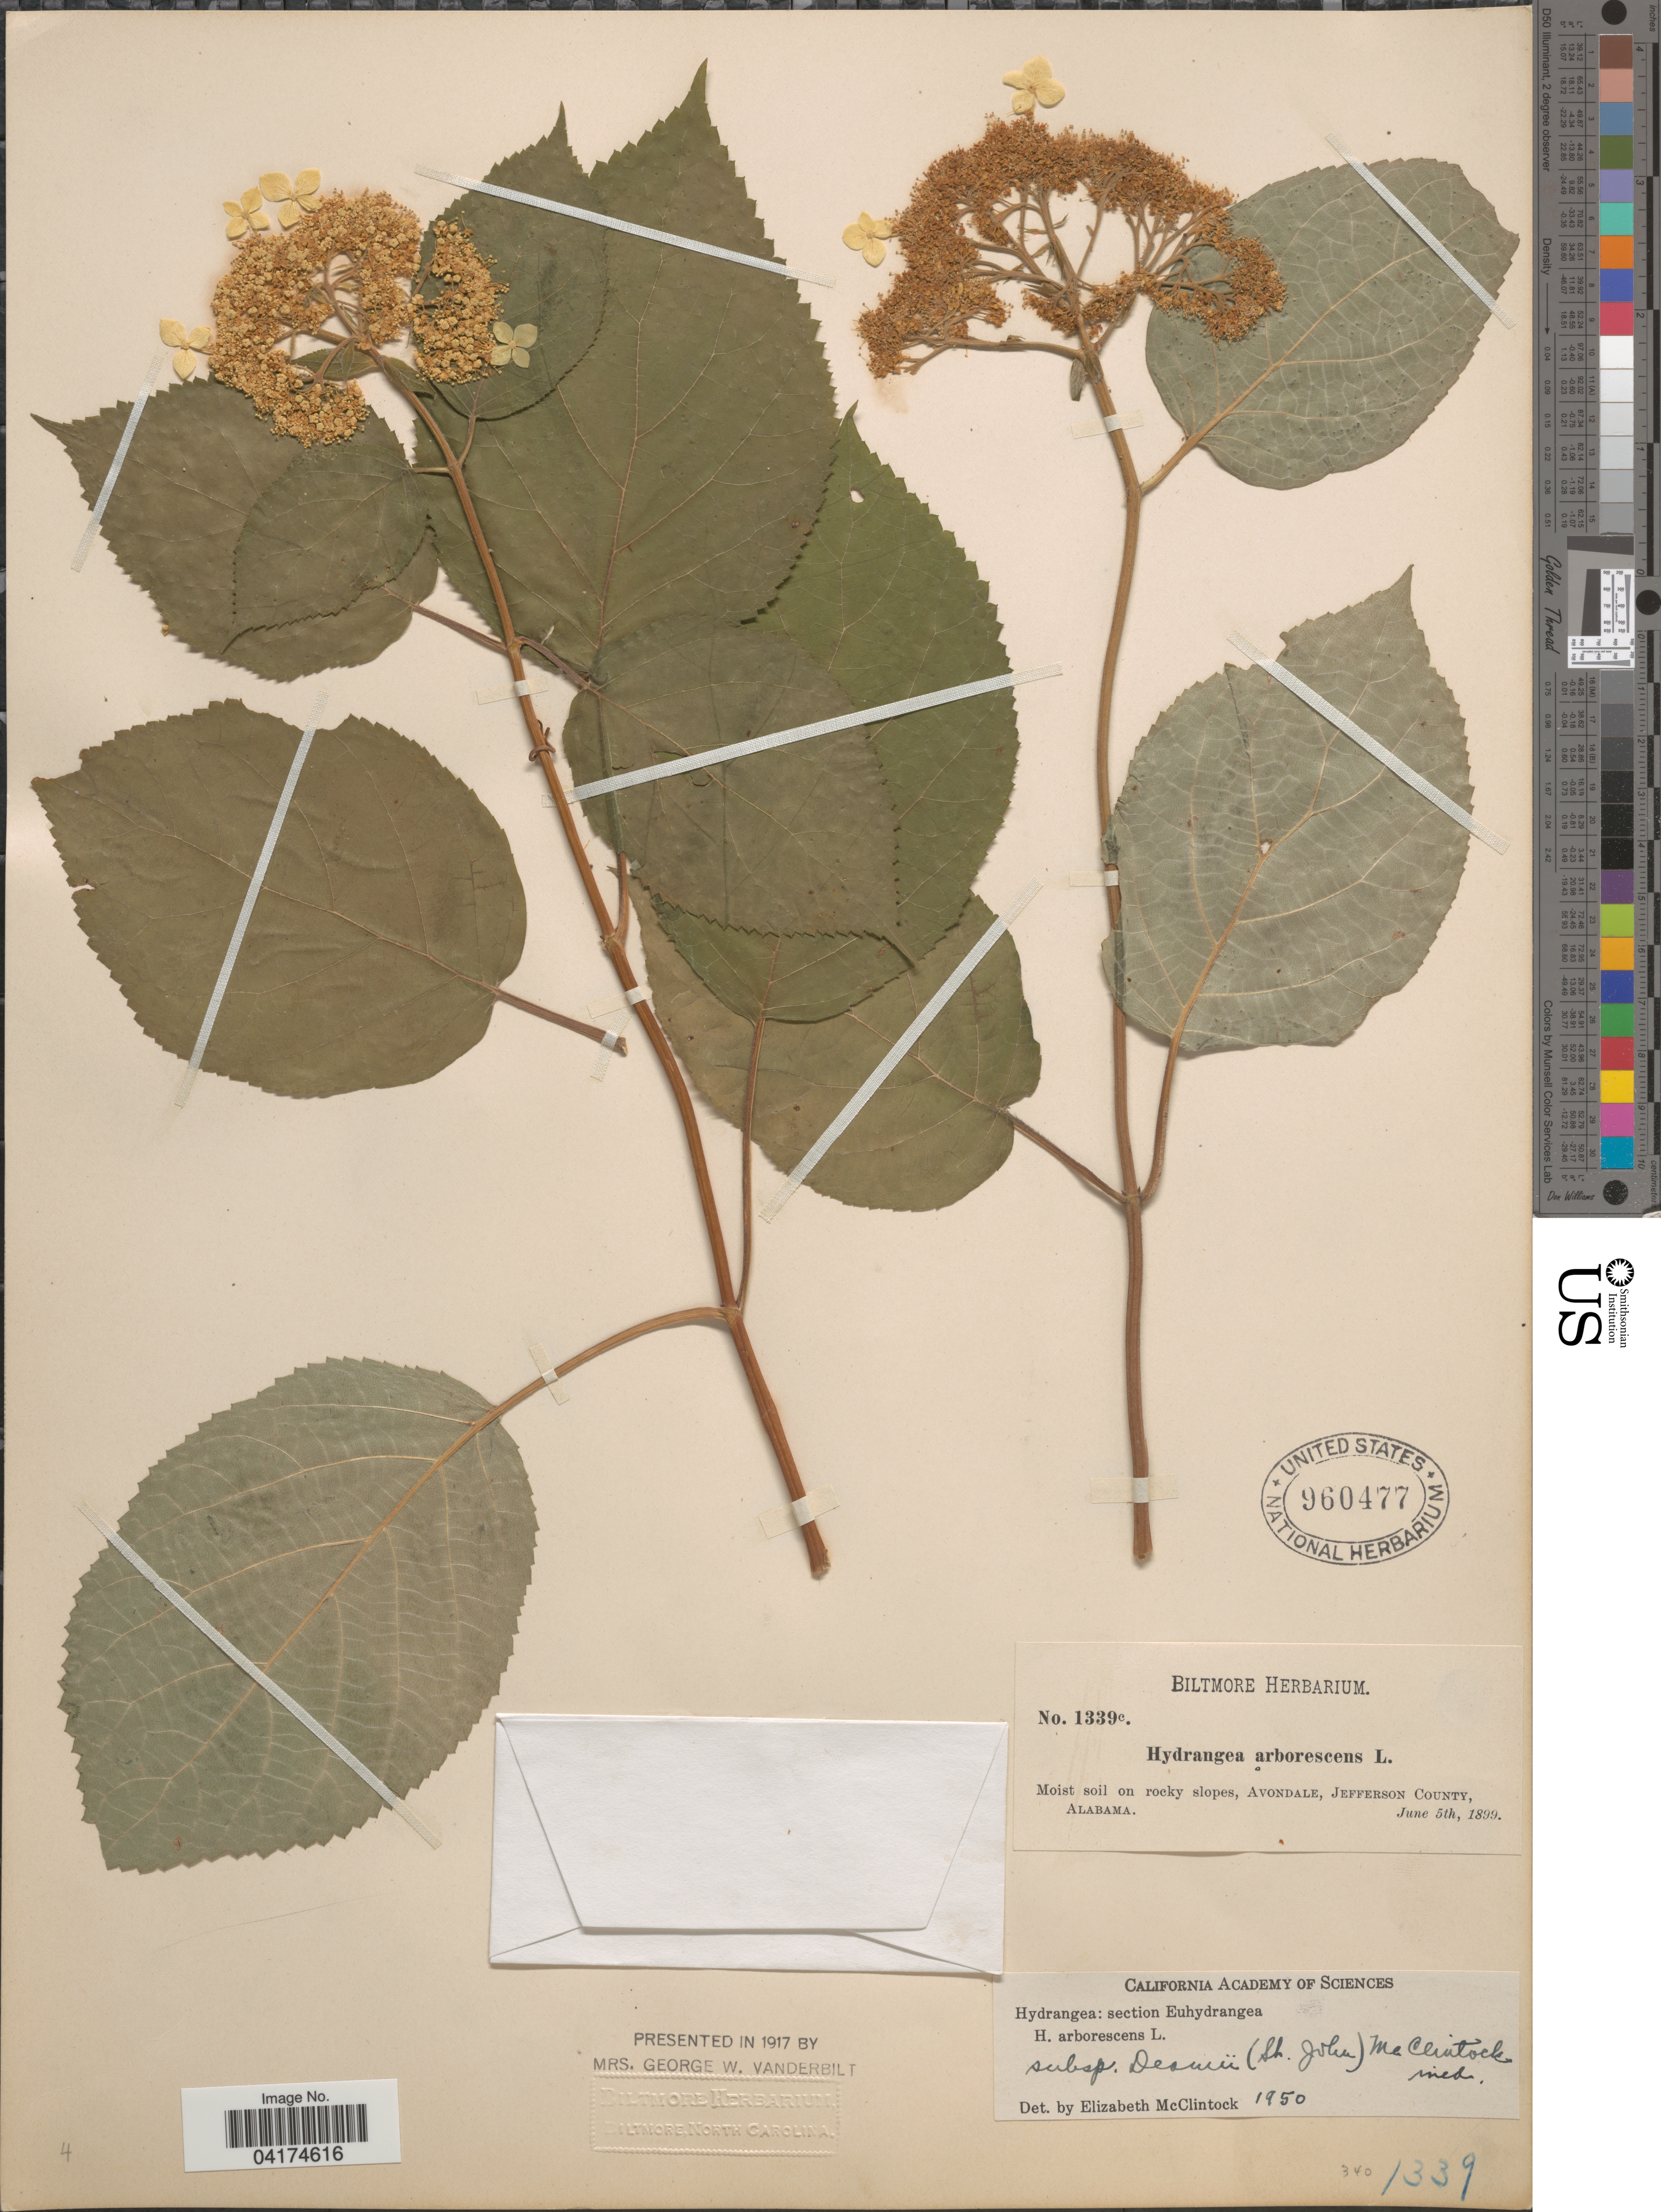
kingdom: Plantae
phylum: Tracheophyta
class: Magnoliopsida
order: Cornales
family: Hydrangeaceae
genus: Hydrangea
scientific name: Hydrangea arborescens var. deamii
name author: H. St. John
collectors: ex herb. Biltmore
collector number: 1339c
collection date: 1899-06-05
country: United States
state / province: Alabama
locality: Avondale, Jefferson County.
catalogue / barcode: US 960477